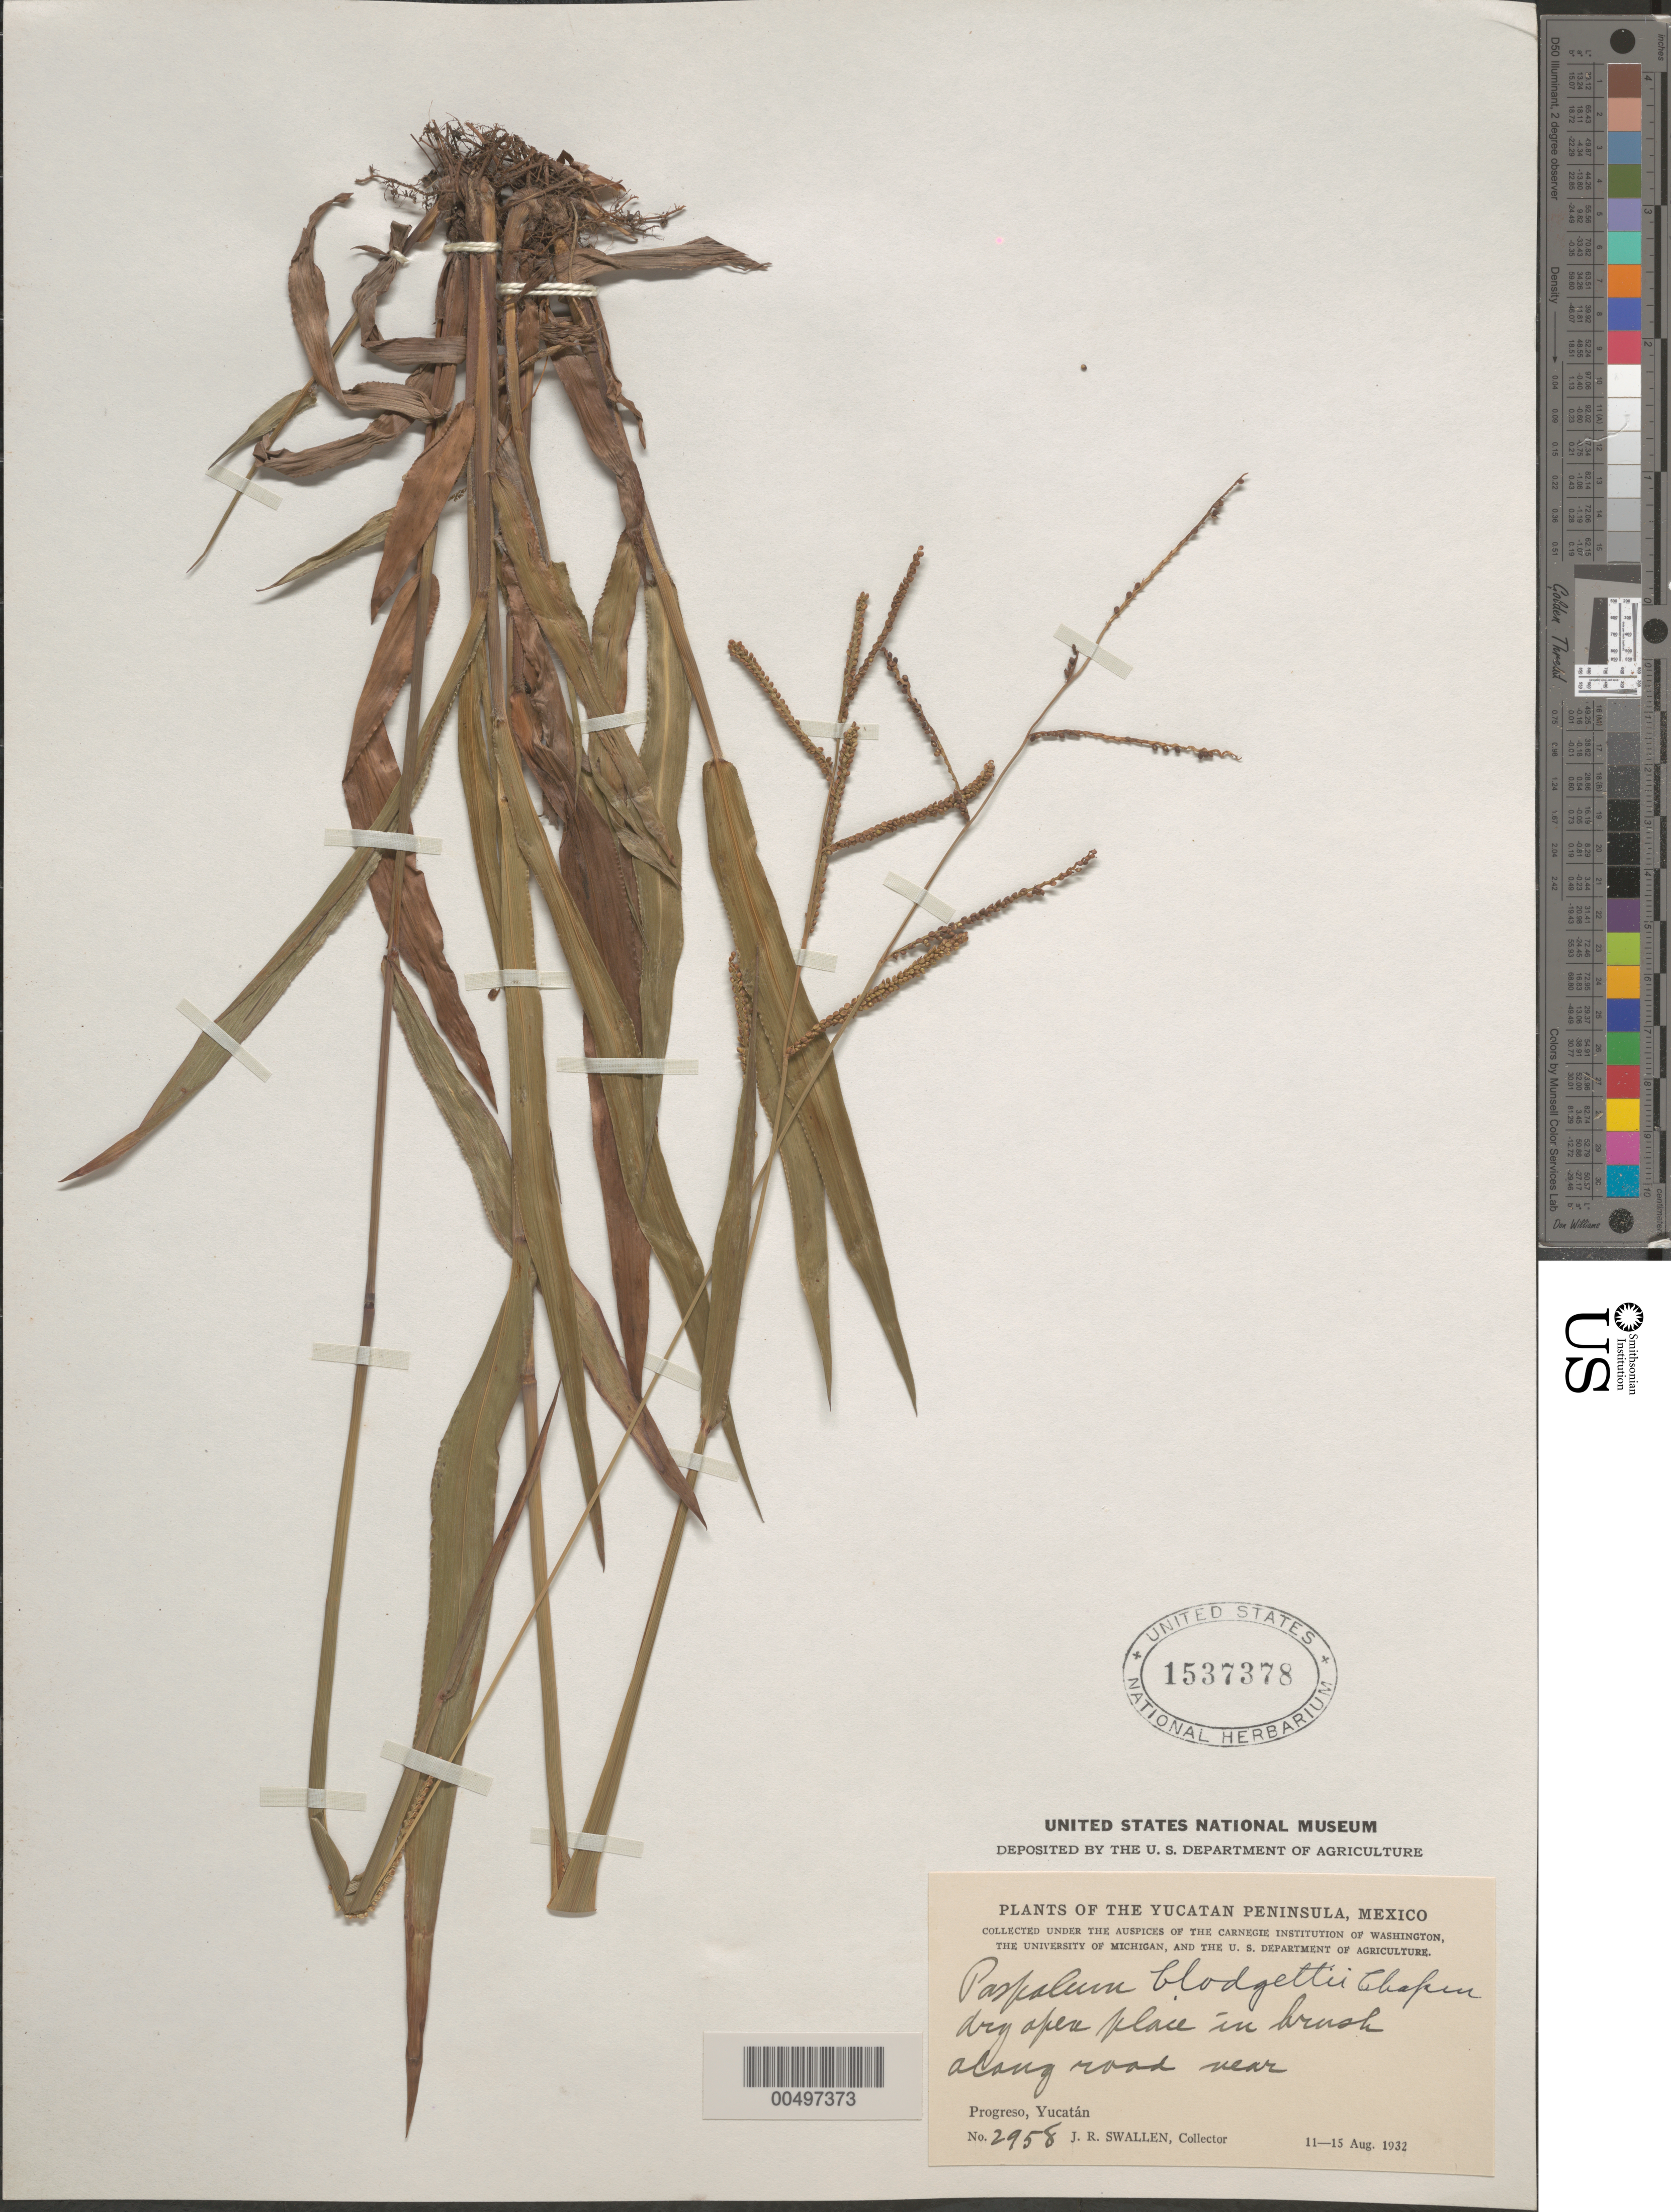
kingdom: Plantae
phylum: Tracheophyta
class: Liliopsida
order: Poales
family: Poaceae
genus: Paspalum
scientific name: Paspalum blodgettii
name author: Chapm.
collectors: J. R. Swallen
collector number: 2958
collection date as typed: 11 Aug 1932 to 15 Aug 1932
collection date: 1932-08-11/1932-08-15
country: Mexico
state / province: Yucatan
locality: Yucatan Peninsula, near Progreso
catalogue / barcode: US 1537378